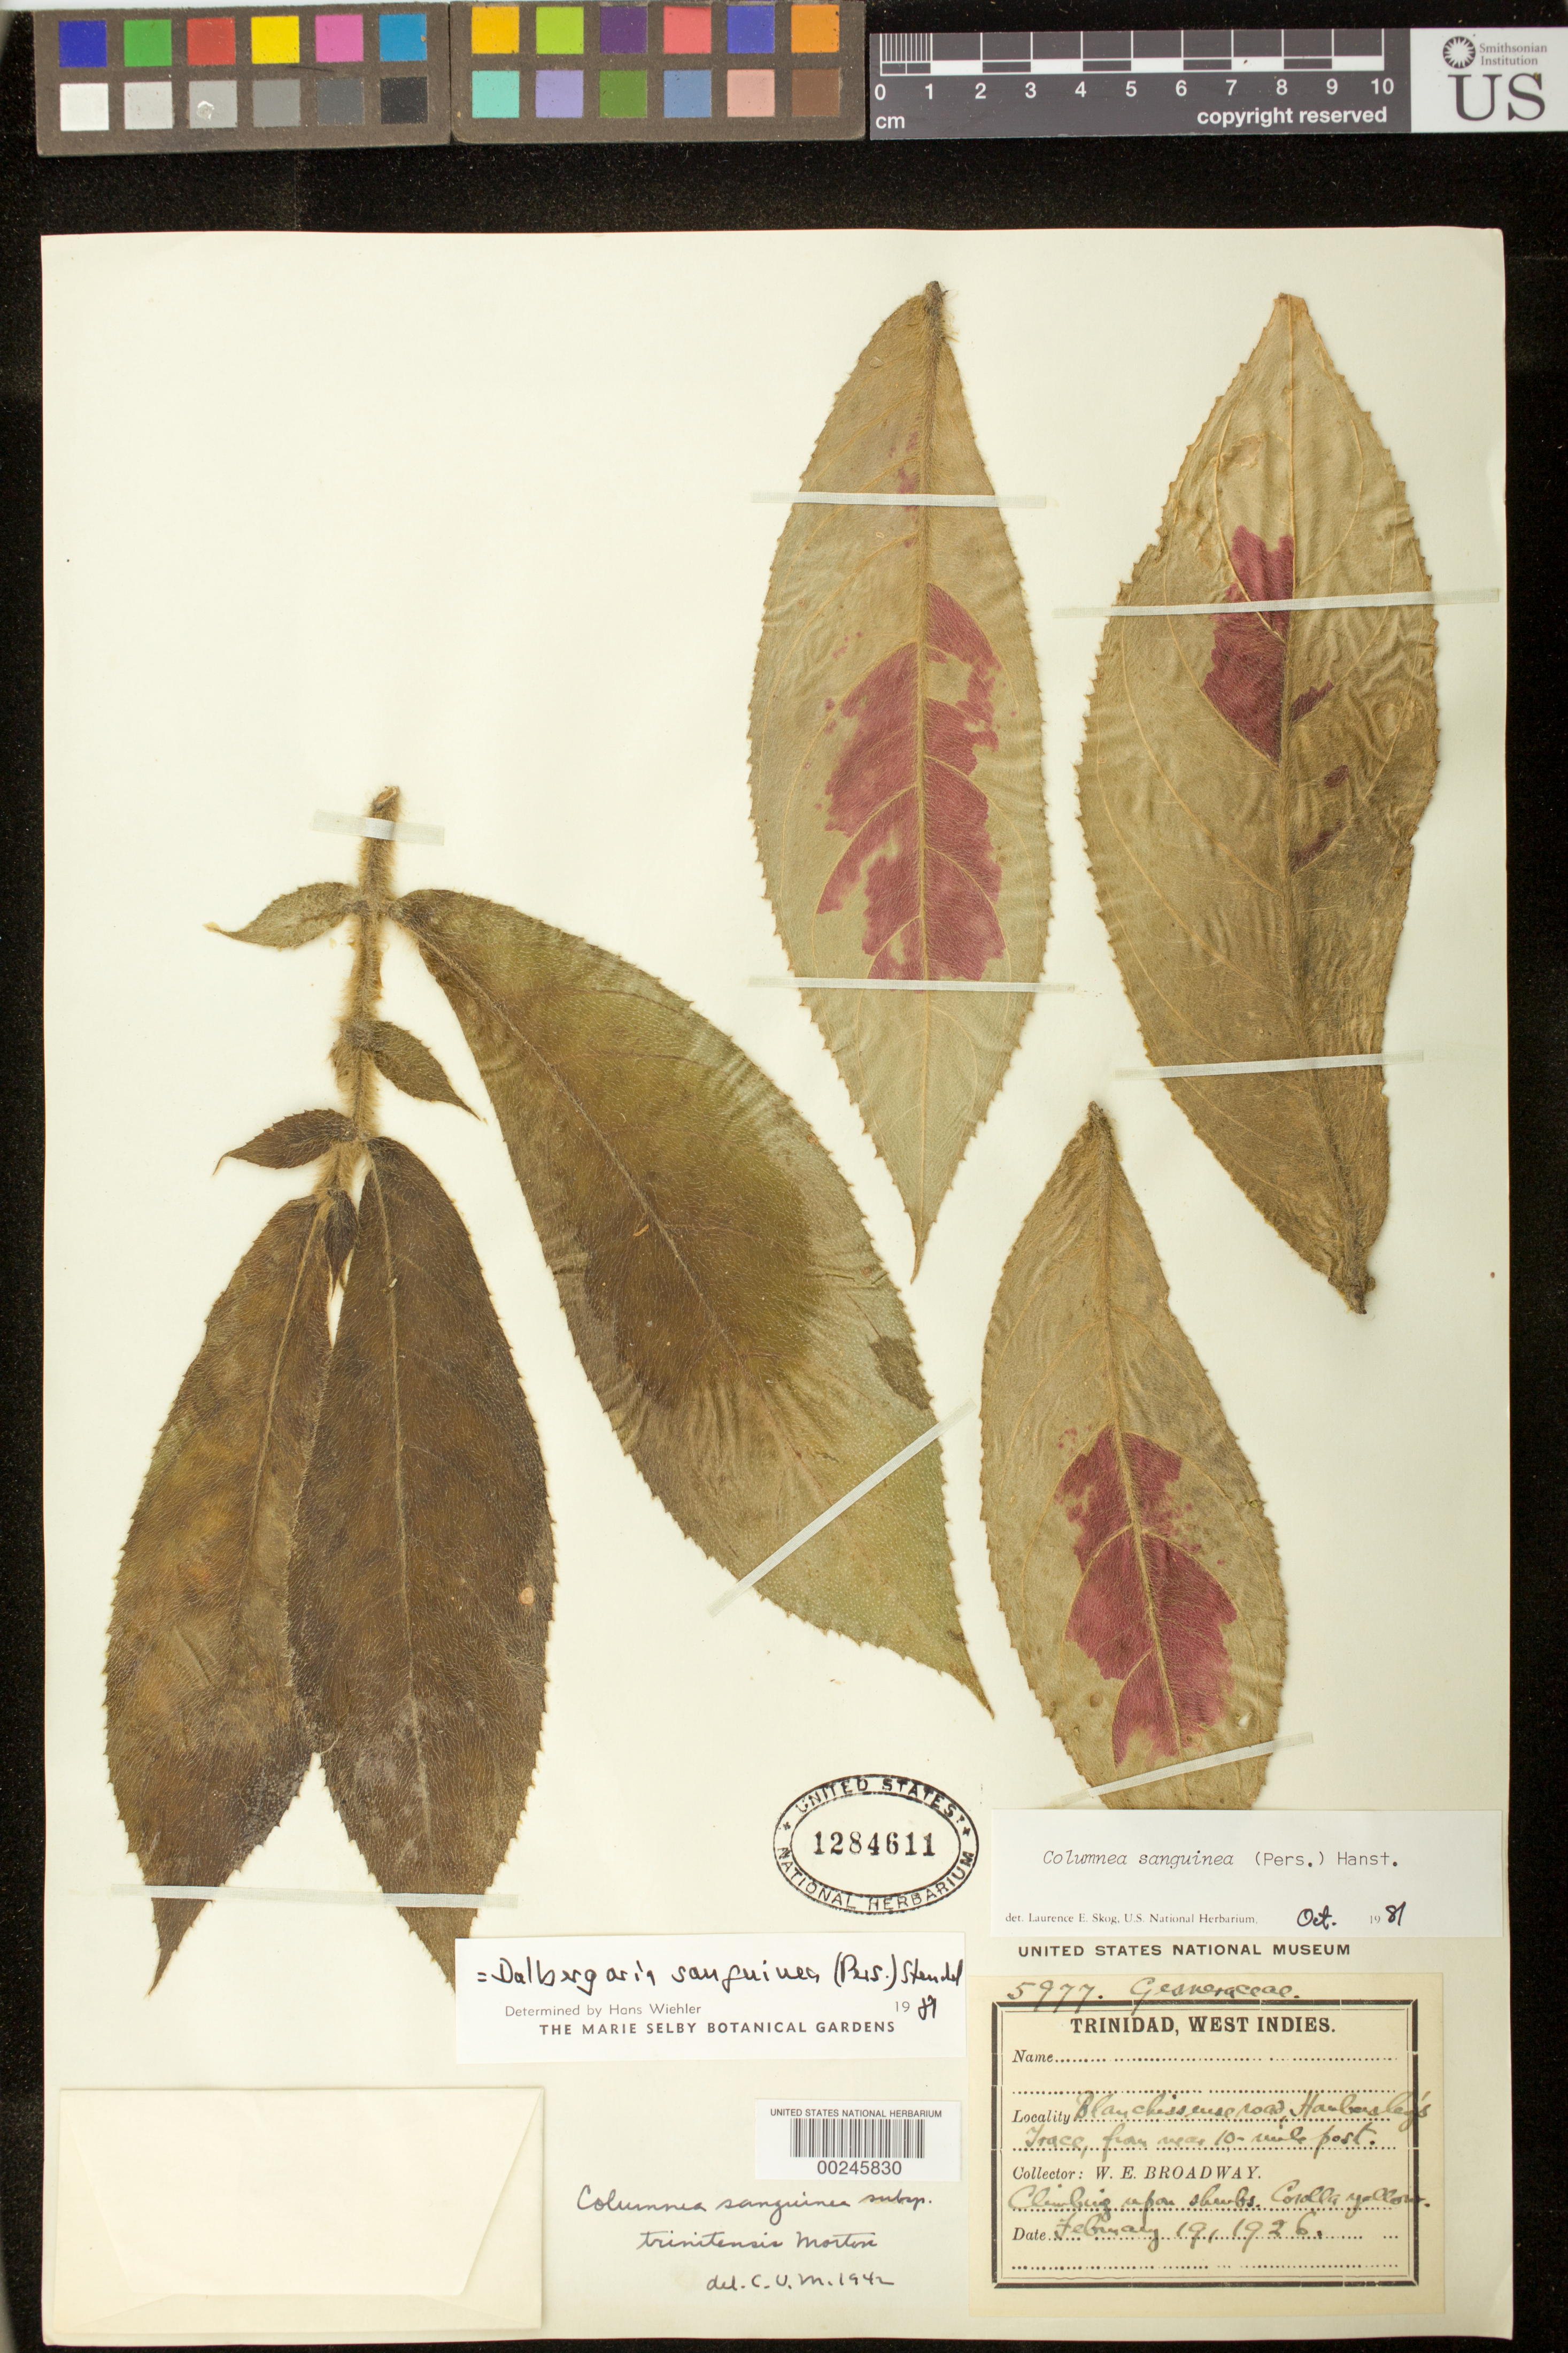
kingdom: Plantae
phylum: Tracheophyta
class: Magnoliopsida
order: Lamiales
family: Gesneriaceae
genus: Columnea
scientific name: Columnea sanguinea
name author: (Pers.) Hanst.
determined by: Skog, Laurence E.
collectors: W. E. Broadway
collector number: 5977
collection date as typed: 19 Feb 1926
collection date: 1926-02-19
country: Trinidad and Tobago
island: Trinidad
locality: Blanchisseuse road, haubersley's trace, from near 10-mile post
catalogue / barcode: US 1284611